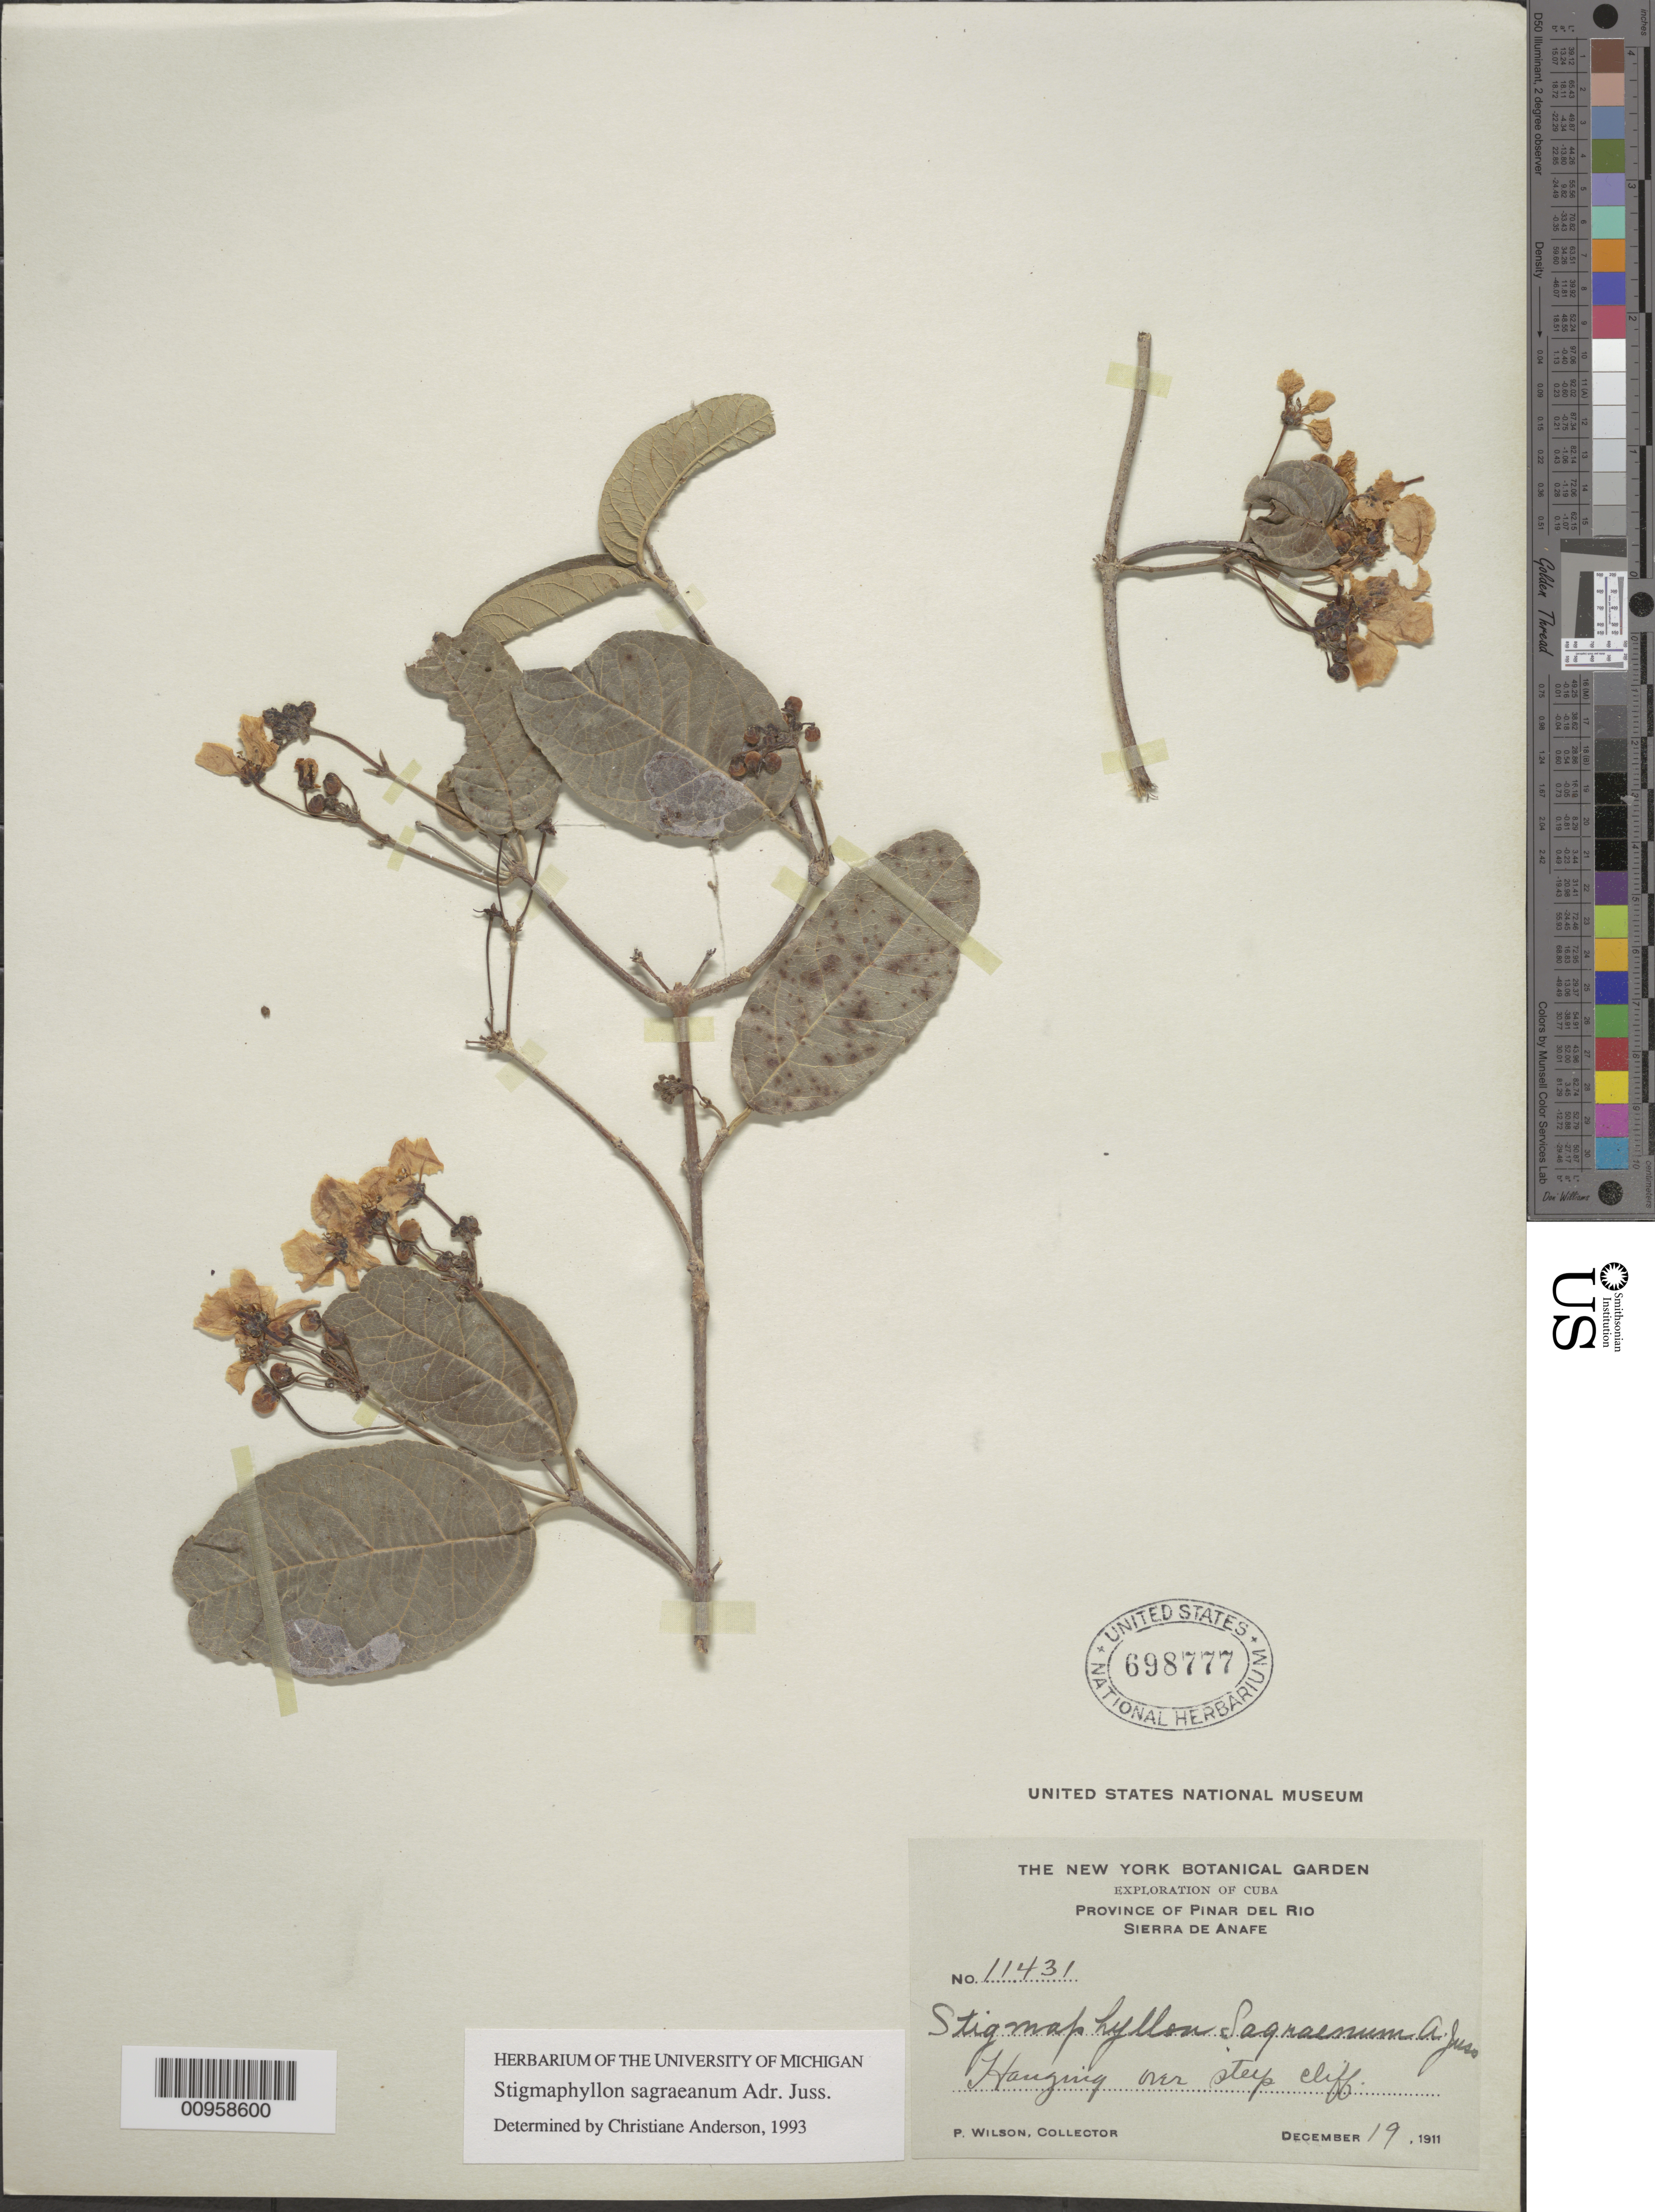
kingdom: Plantae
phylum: Tracheophyta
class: Magnoliopsida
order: Malpighiales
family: Malpighiaceae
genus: Stigmaphyllon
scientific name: Stigmaphyllon sagraeanum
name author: Juss.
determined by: Anderson, C.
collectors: P. Wilson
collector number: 11431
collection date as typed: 19 Dec 1911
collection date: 1911-12-19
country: Cuba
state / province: Pinar del Rio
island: Cuba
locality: Sierra de Anafe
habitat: Hanging over steep cliff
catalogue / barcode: US 698777